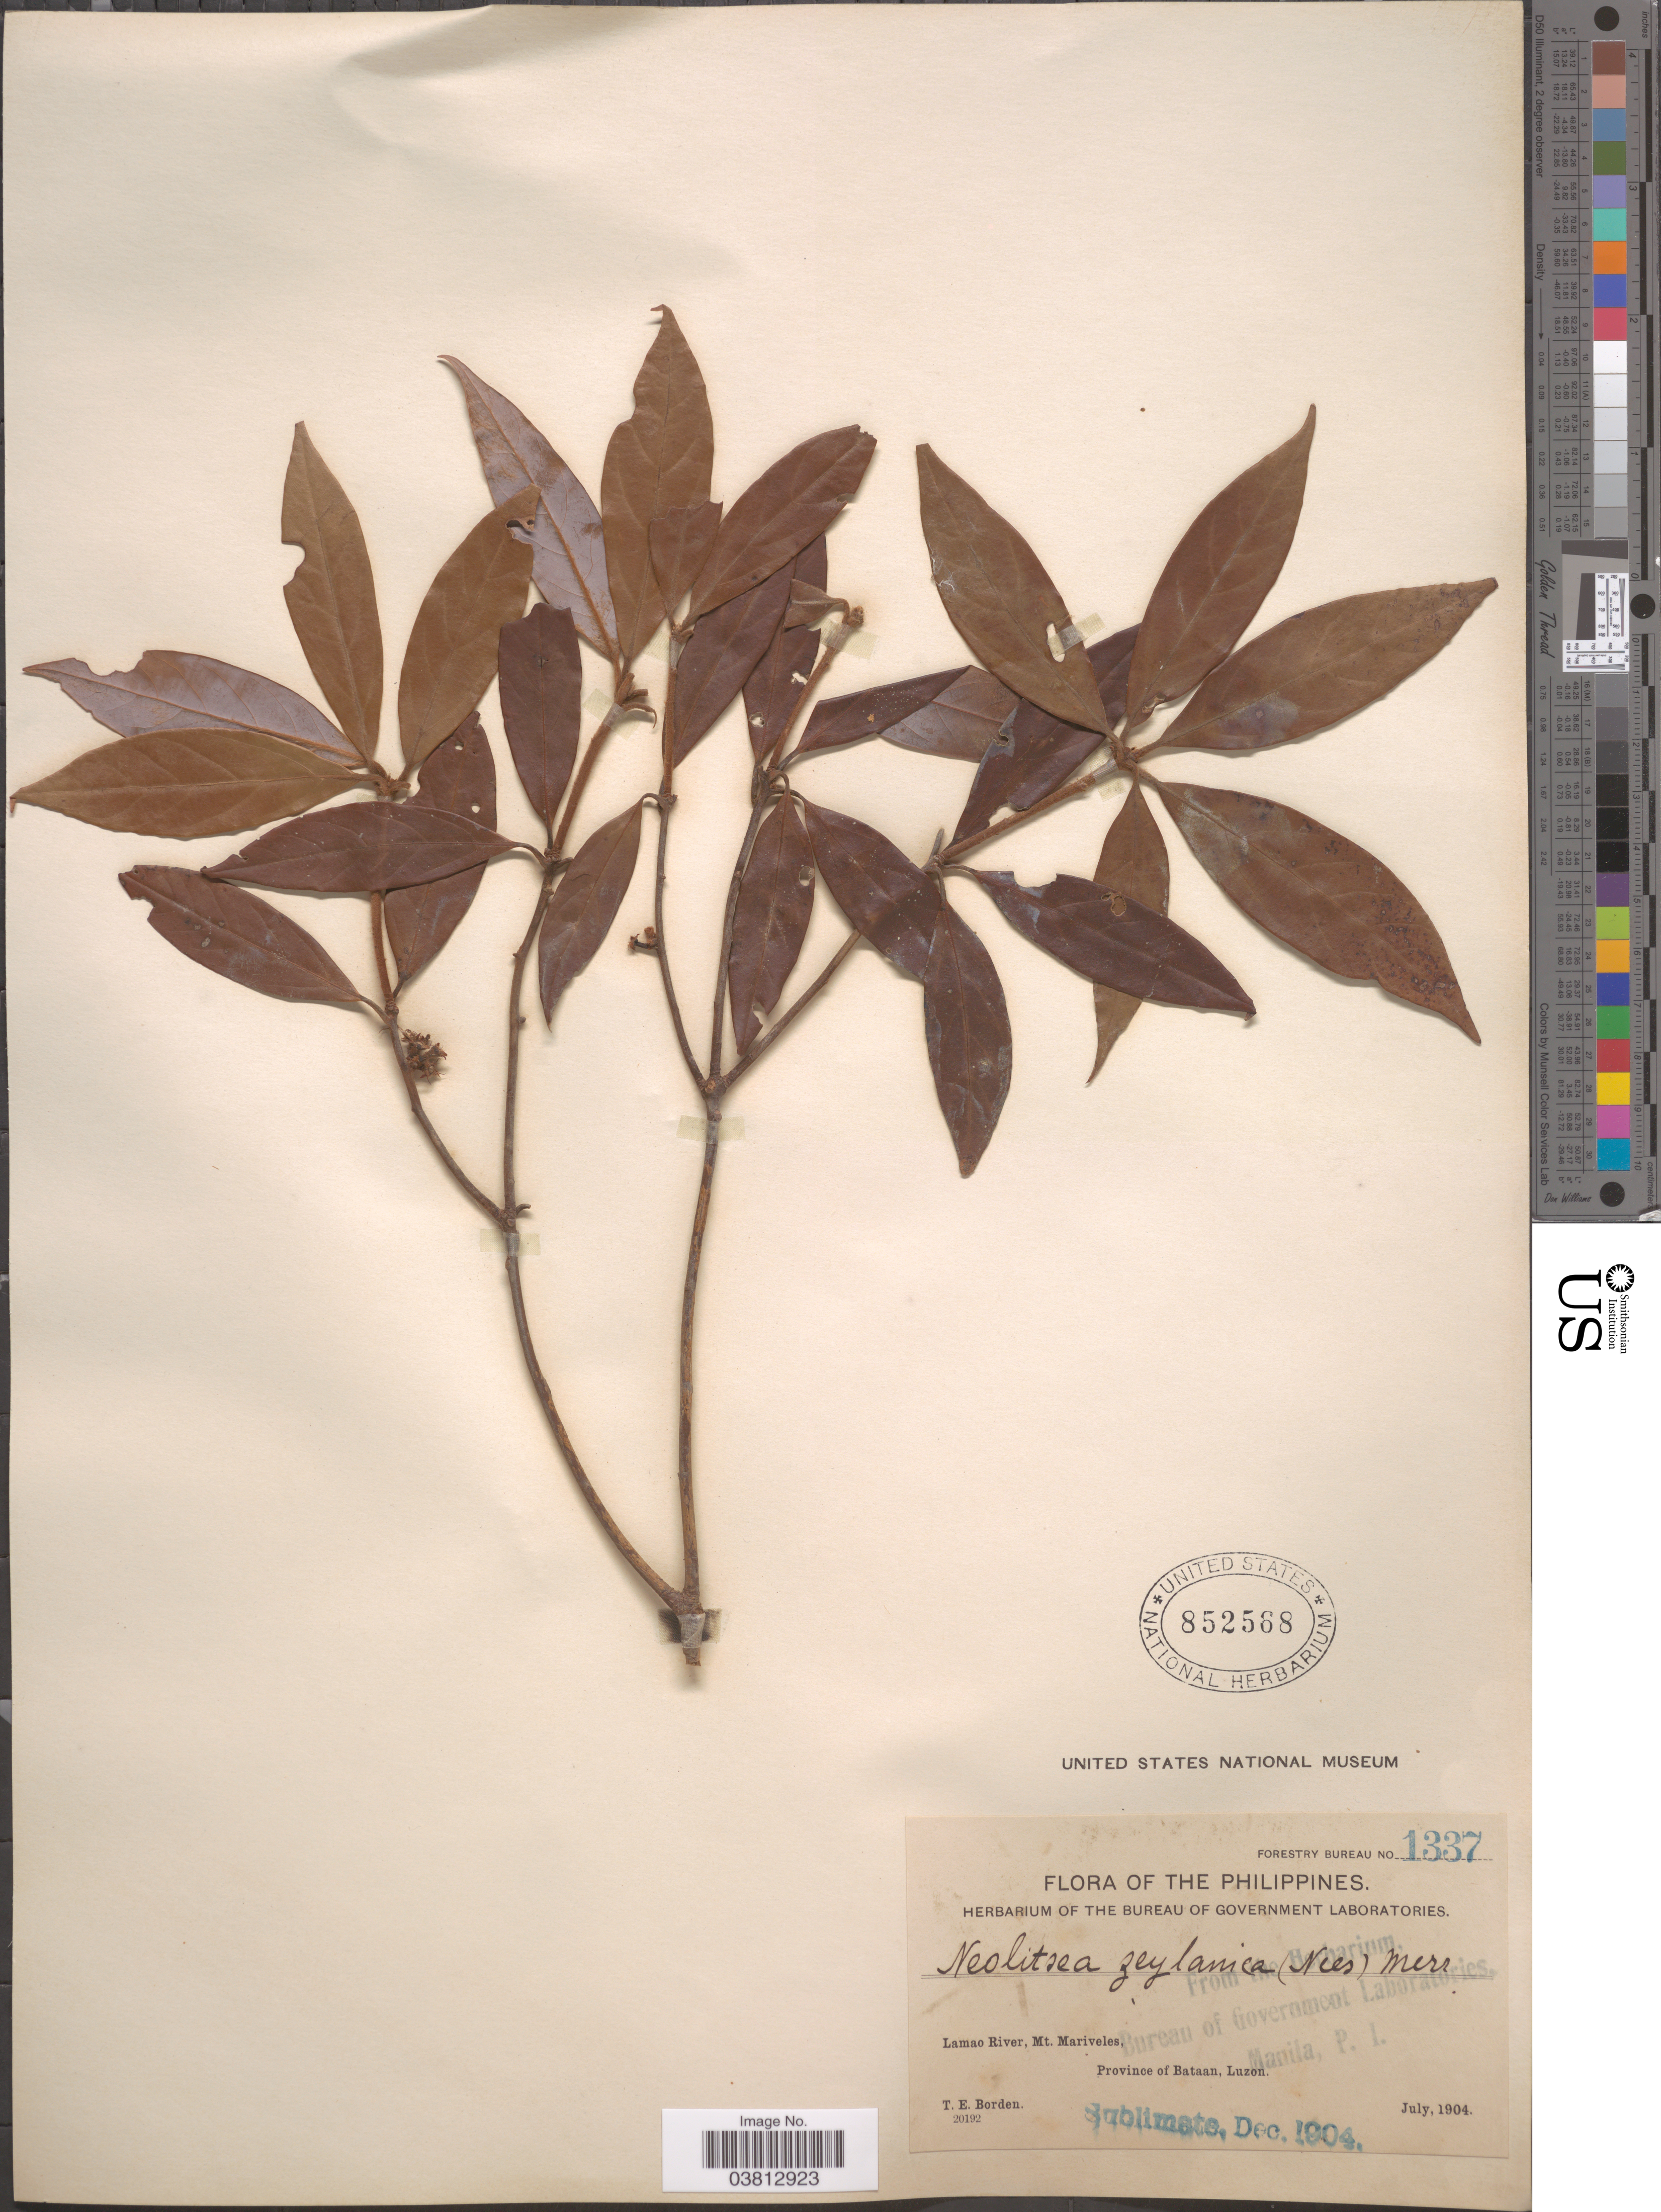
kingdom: Plantae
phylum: Tracheophyta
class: Magnoliopsida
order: Laurales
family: Lauraceae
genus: Neolitsea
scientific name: Neolitsea zeylanica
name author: (Nees & T. Nees) Merr.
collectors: T. E. Borden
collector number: Forestry Bureau 1337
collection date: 1904-07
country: Philippines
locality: Lamao River, Mt. Mariveles, Province of Bataan, Luzon.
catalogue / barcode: US 852568